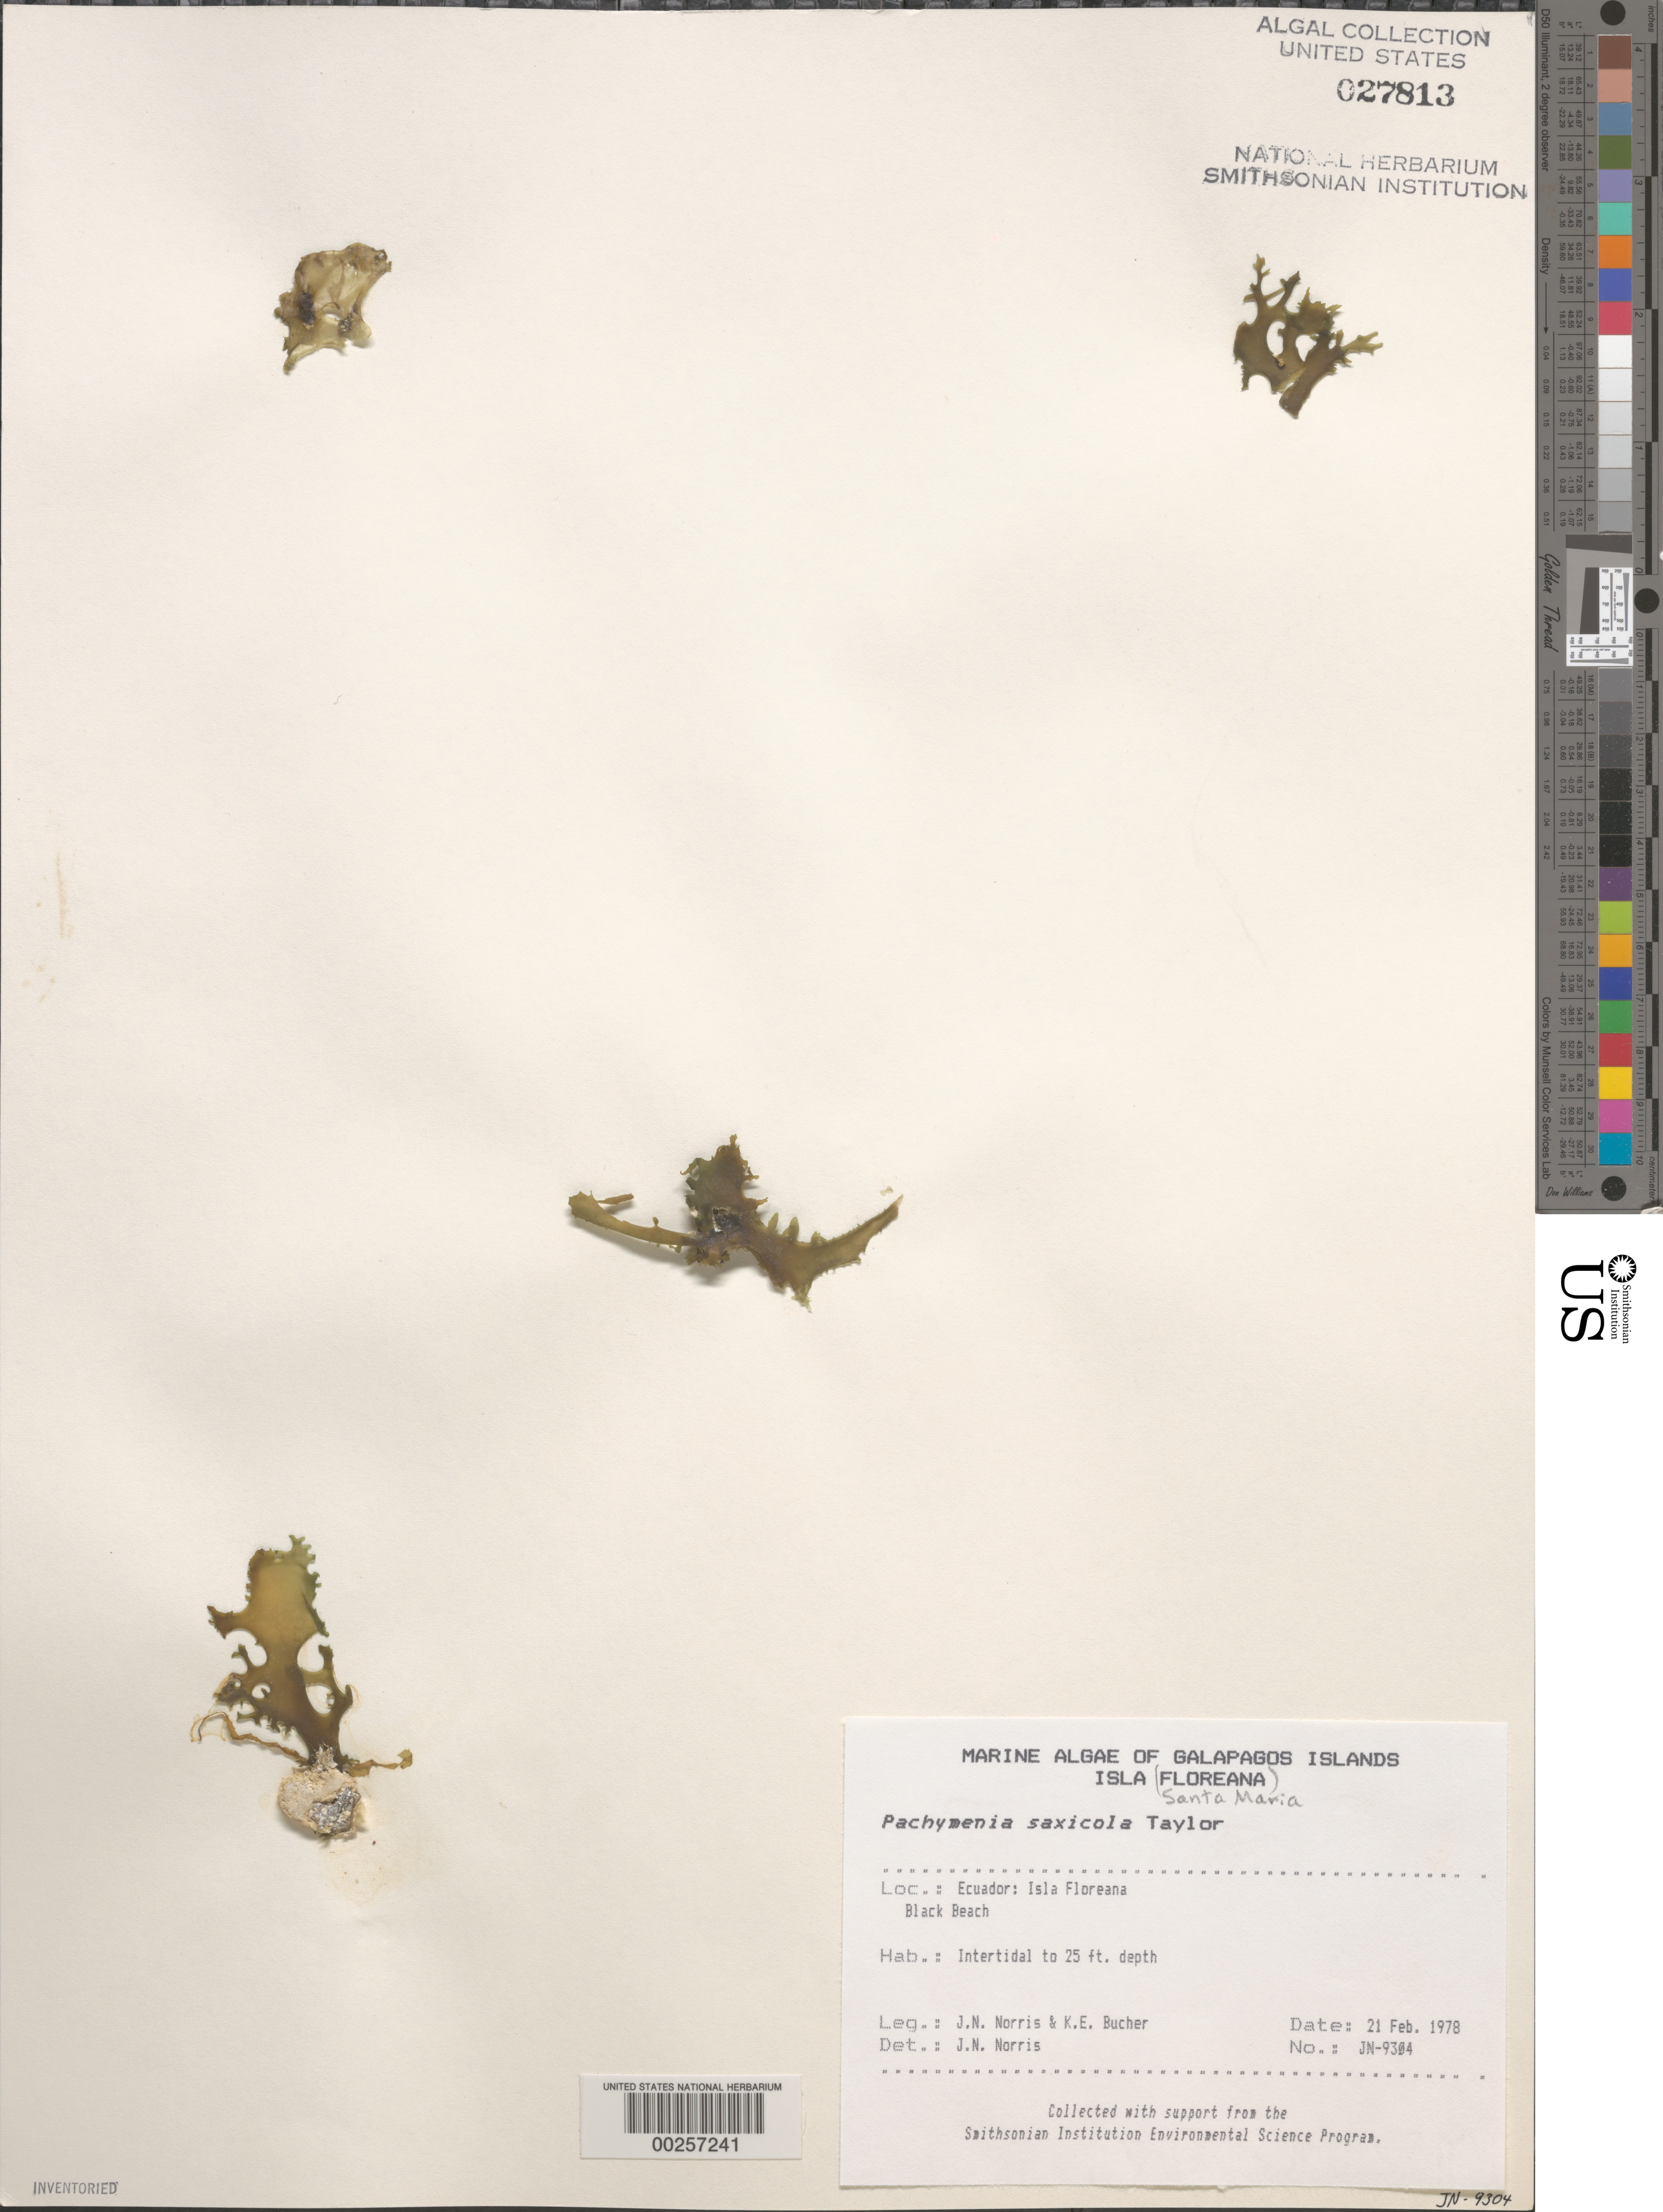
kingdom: Plantae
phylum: Rhodophyta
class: Florideophyceae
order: Halymeniales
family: Halymeniaceae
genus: Pachymenia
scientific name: Pachymenia saxicola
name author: W.R. Taylor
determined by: Norris, James N.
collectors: J. N. Norris & K. E. Bucher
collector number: JN-9304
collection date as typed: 21 Feb 1978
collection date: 1978-02-21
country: Ecuador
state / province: Colón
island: Floreana [Charles, Santa Maria]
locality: Black Beach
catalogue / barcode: US 27813